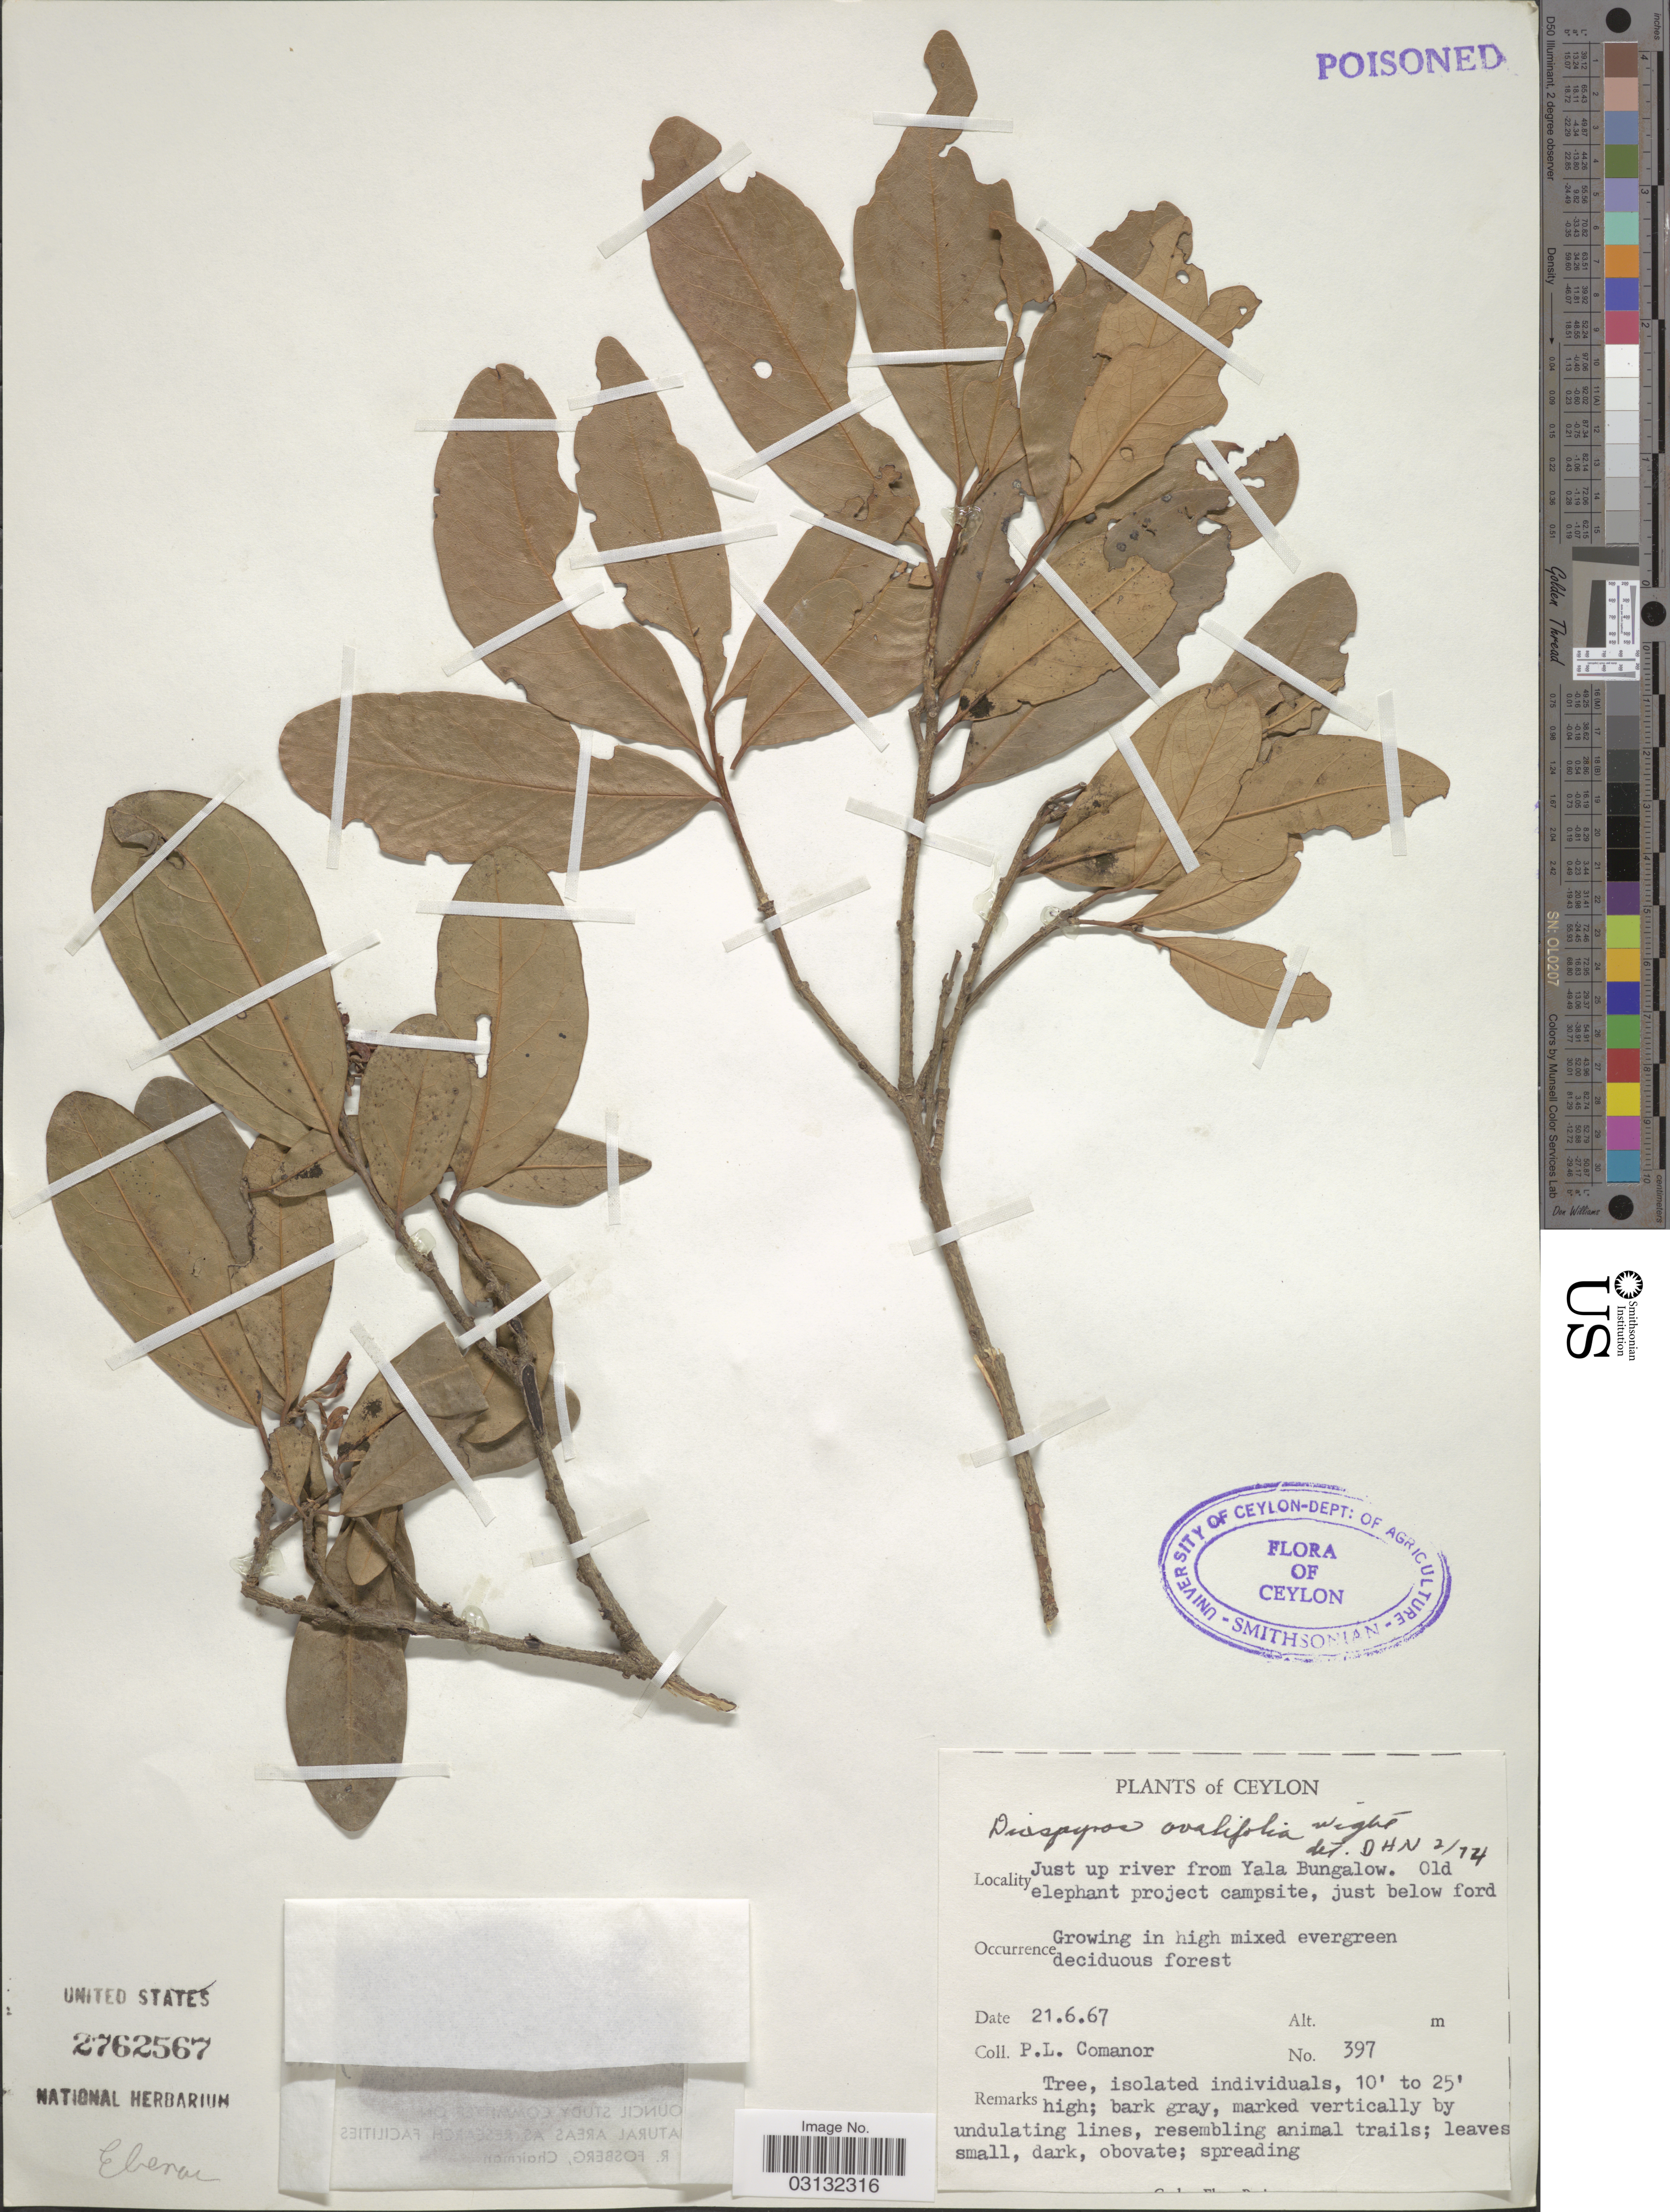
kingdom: Plantae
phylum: Tracheophyta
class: Magnoliopsida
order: Ericales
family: Ebenaceae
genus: Diospyros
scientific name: Diospyros ovalifolia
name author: Wight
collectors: P. Comanor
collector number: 397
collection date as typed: Transcribed d/m/y: 21/6/67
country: Sri Lanka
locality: Ceylon. Just up river from Yala Bungalow. Old elephant project campsite, just below ford.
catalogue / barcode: US 2762567